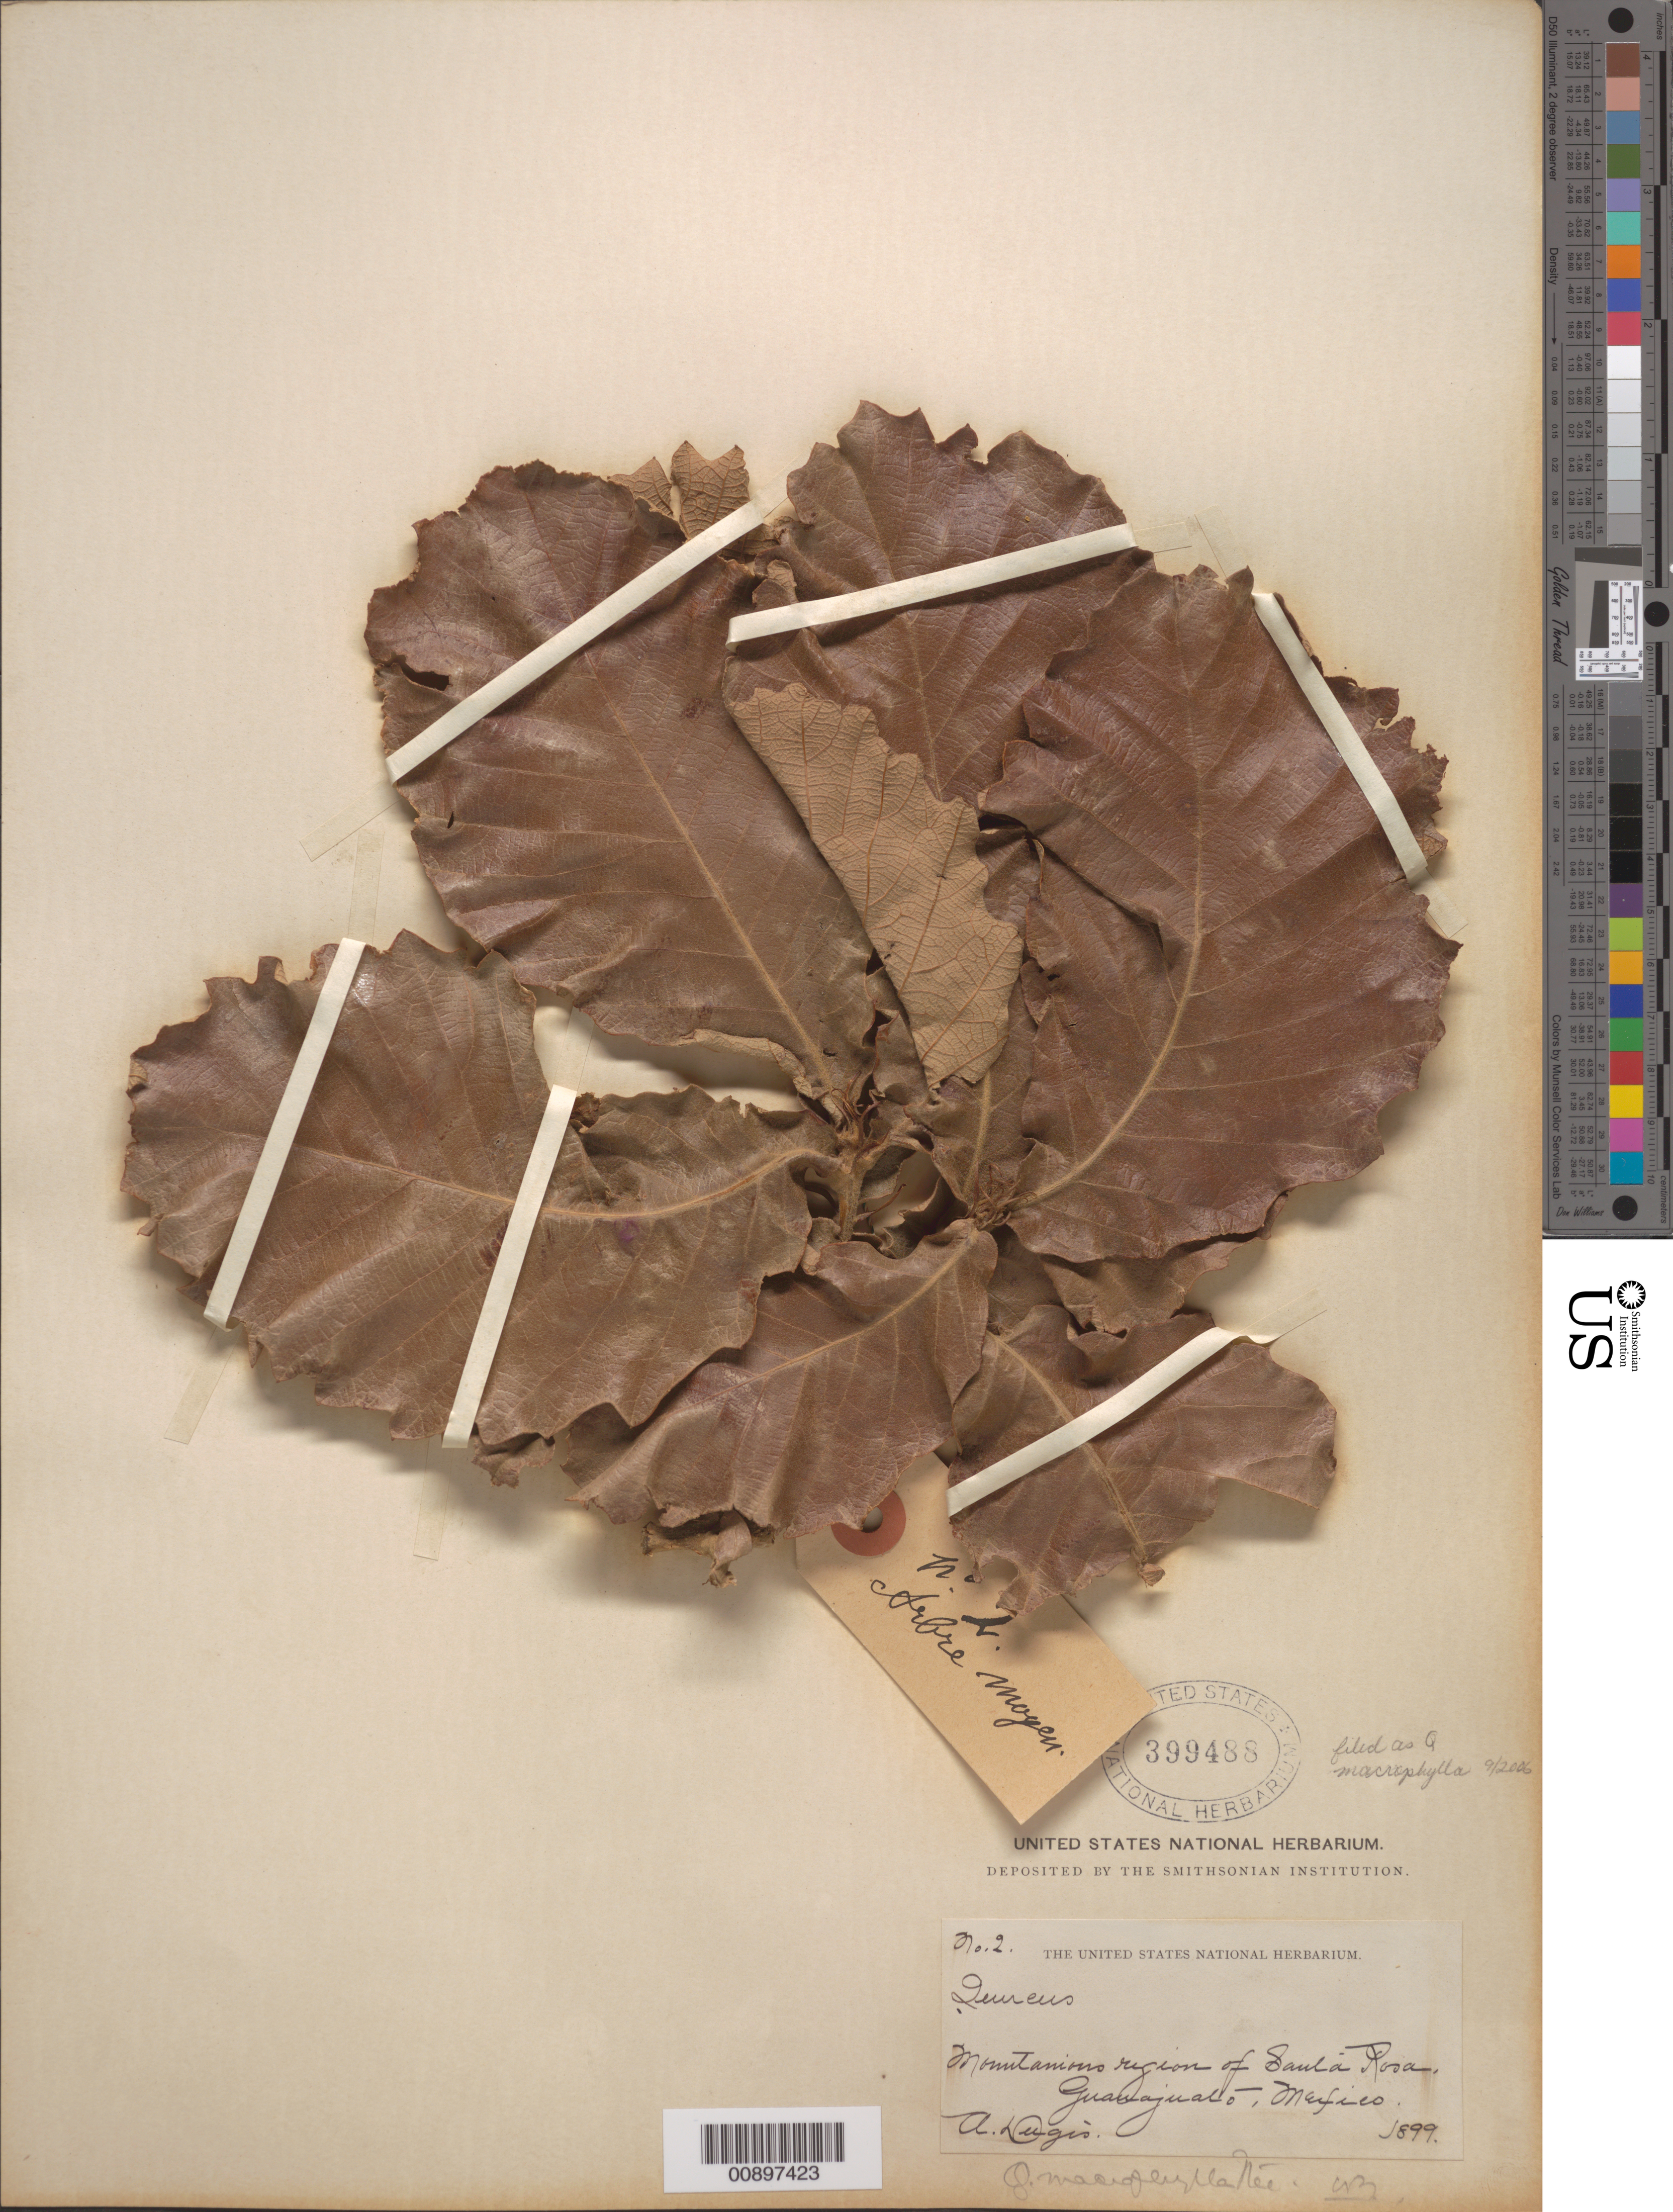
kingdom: Plantae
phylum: Tracheophyta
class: Magnoliopsida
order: Fagales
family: Fagaceae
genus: Quercus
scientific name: Quercus macrophylla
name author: Née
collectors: A. Dugès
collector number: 2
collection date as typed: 1899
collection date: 1899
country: Mexico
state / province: Guanajuato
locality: Mountanious region of Santa Rosa, Guanajuato.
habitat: Mountanious region.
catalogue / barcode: US 399488